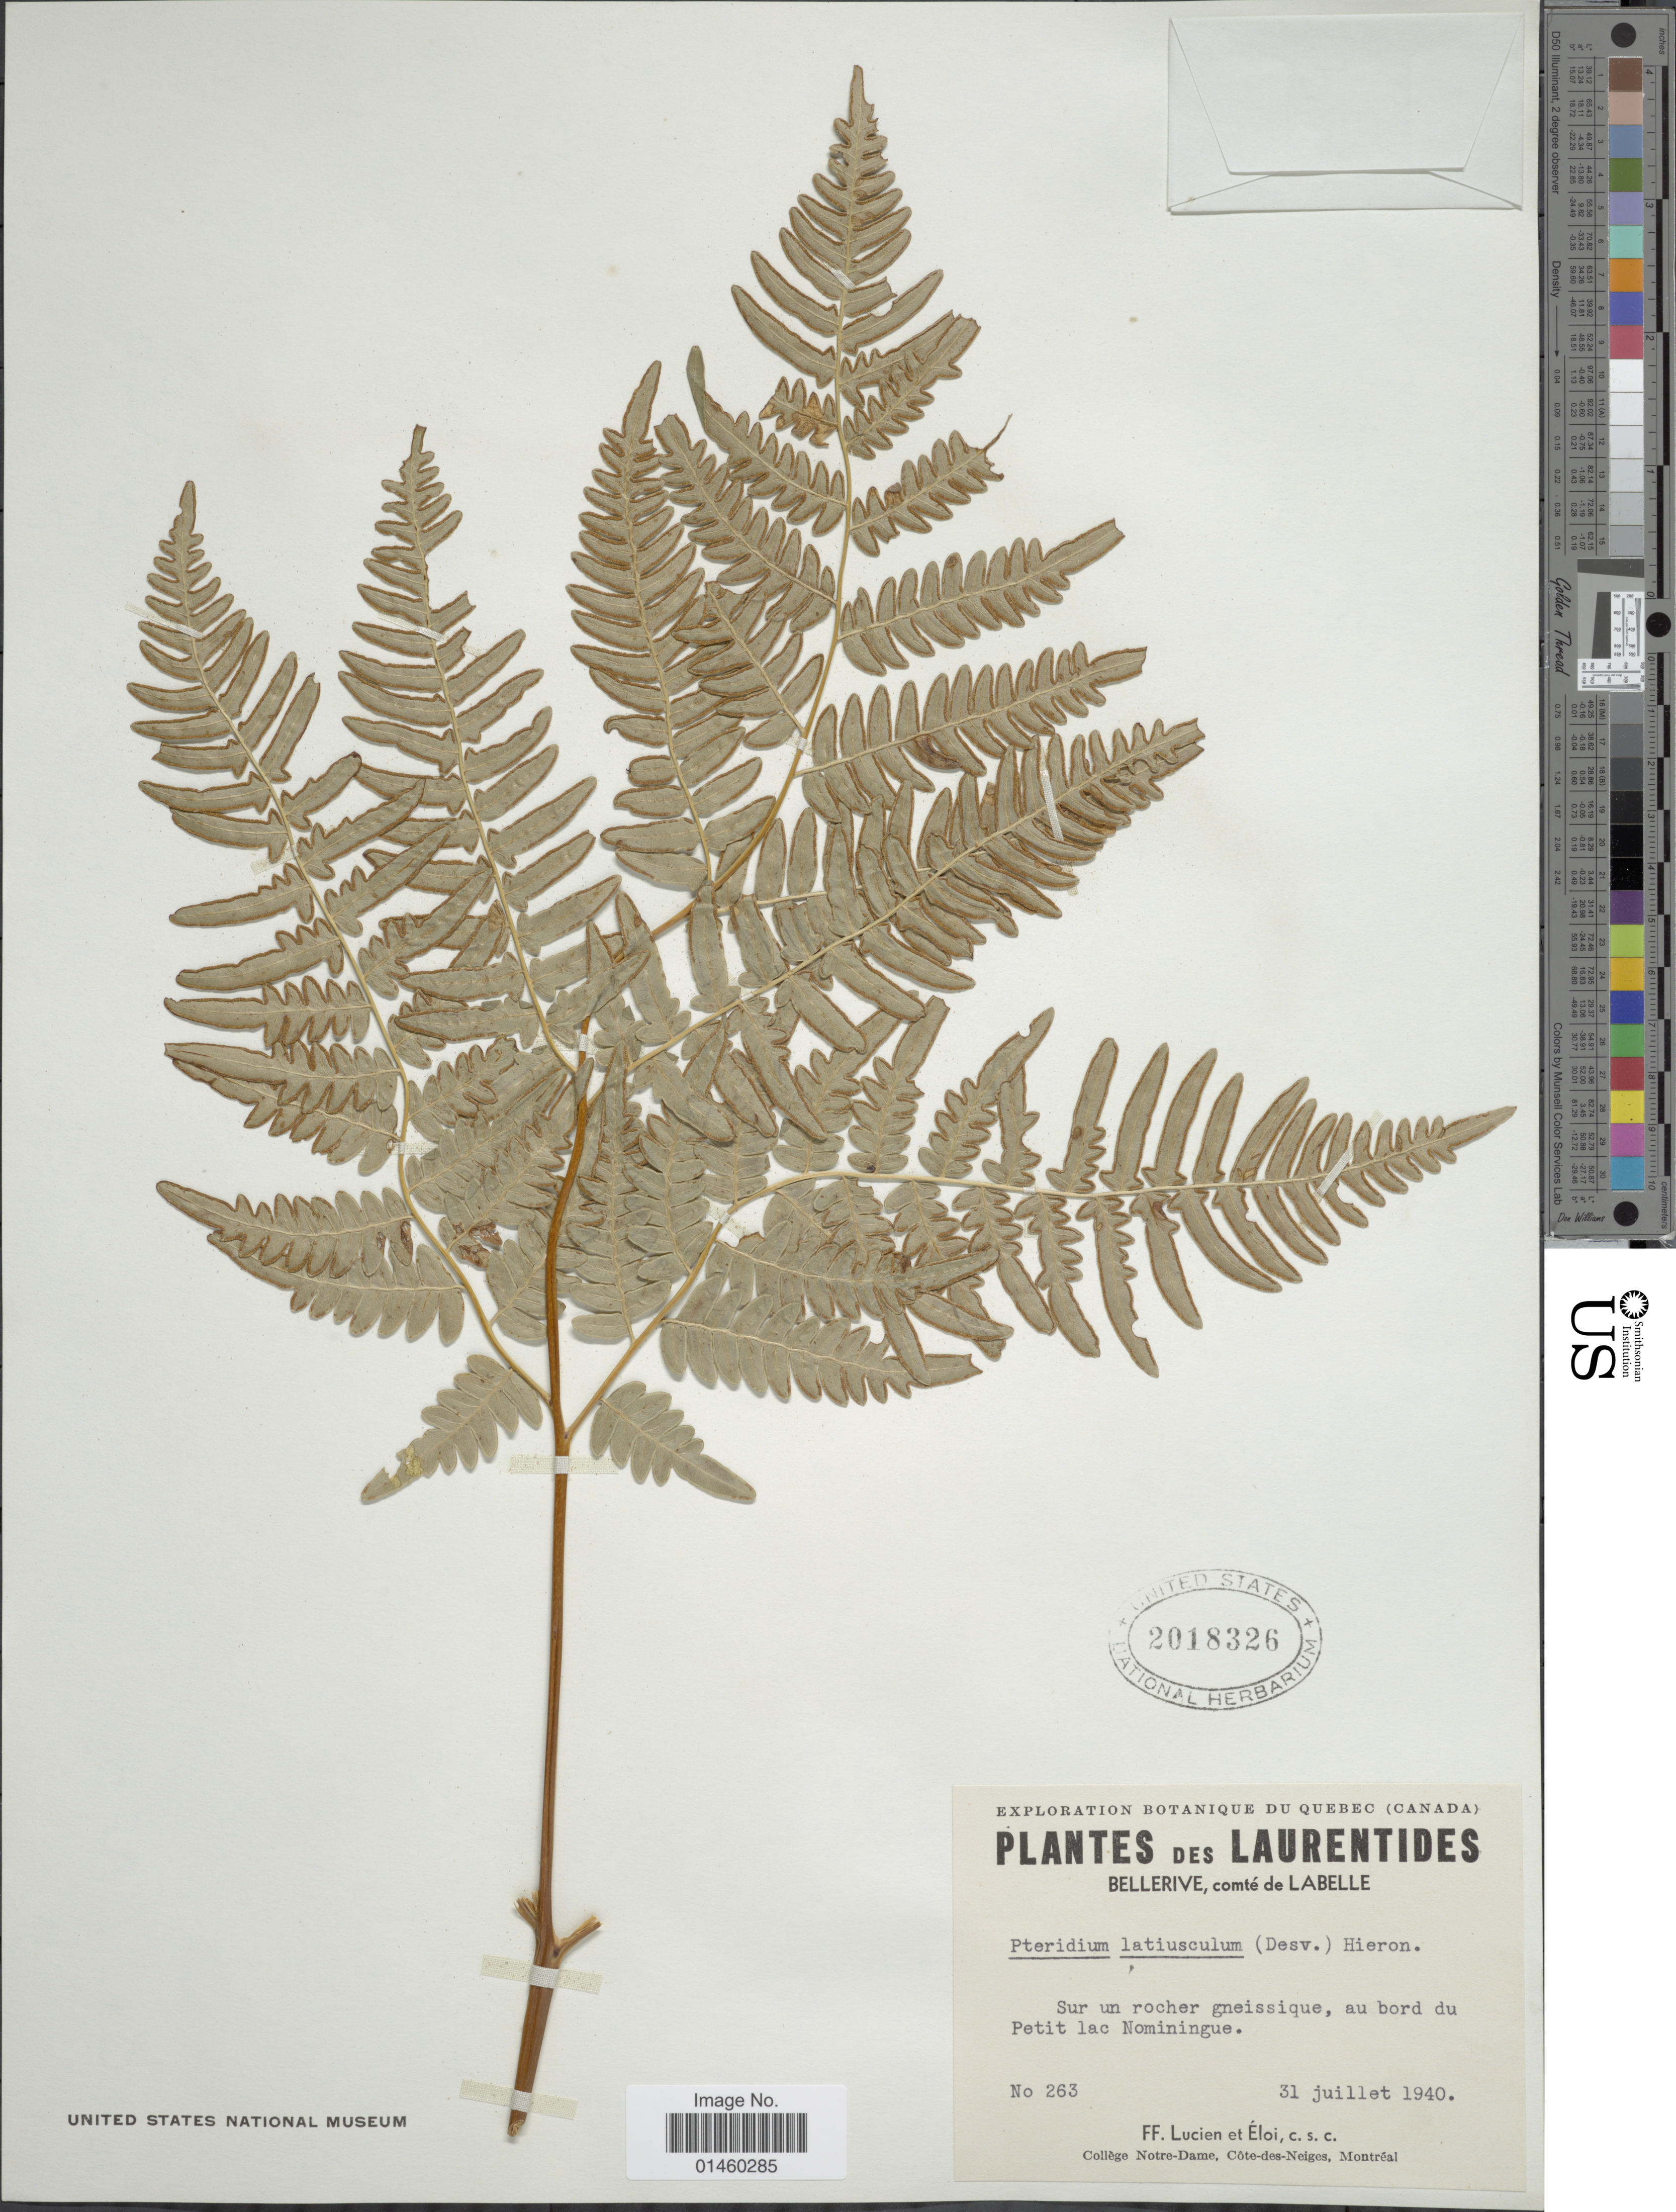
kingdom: Plantae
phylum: Tracheophyta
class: Polypodiopsida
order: Polypodiales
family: Dennstaedtiaceae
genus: Pteridium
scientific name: Pteridium aquilinum var. latiusculum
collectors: F. Lucien & Éloi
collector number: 263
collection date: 1940-07-31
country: Canada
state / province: Quebec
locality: Laurentides. Bellerive, comte de Labelle. Sur un rocher gneissique, au bord du Petit Lac Nominingue.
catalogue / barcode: US 2018326